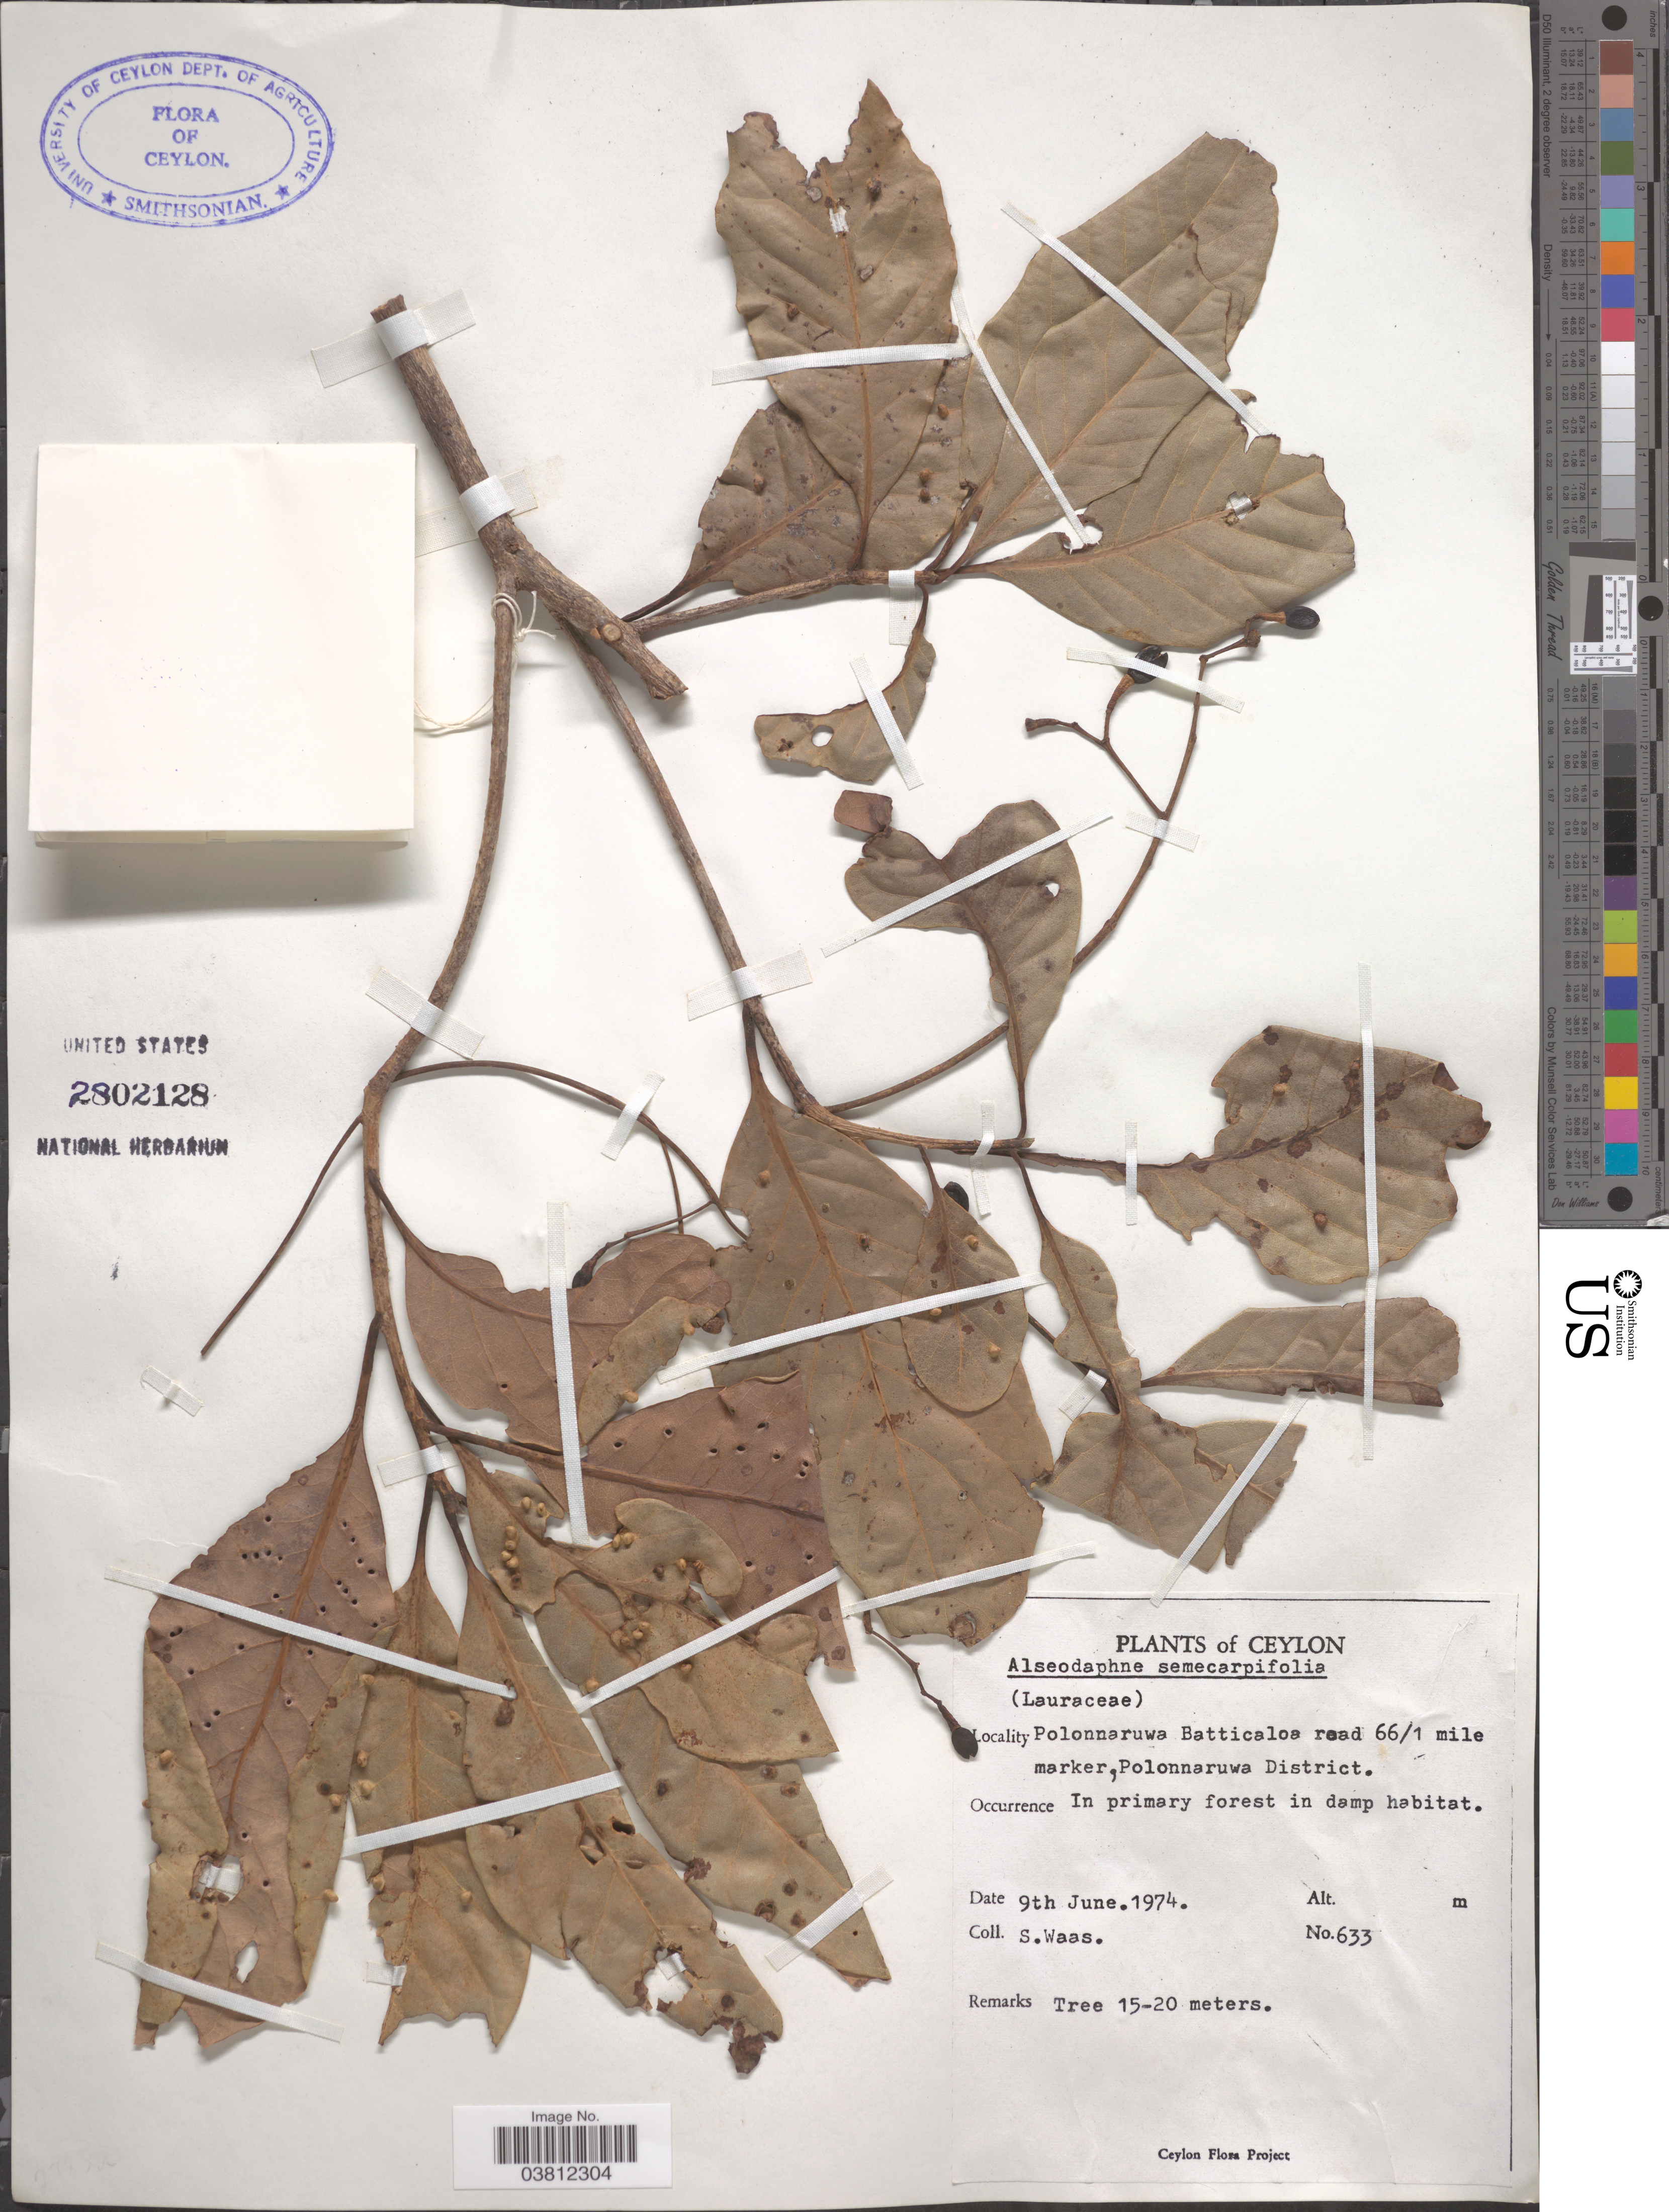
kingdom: Plantae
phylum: Tracheophyta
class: Magnoliopsida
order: Laurales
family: Lauraceae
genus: Alseodaphne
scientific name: Alseodaphne semecarpifolia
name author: Nees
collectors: S. Waas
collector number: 633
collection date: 1974-06-09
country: Sri Lanka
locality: Ceylon. Polonnaruwa Batticaloa road 66/11 mile marker, Polonnaruwa District.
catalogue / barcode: US 2802128